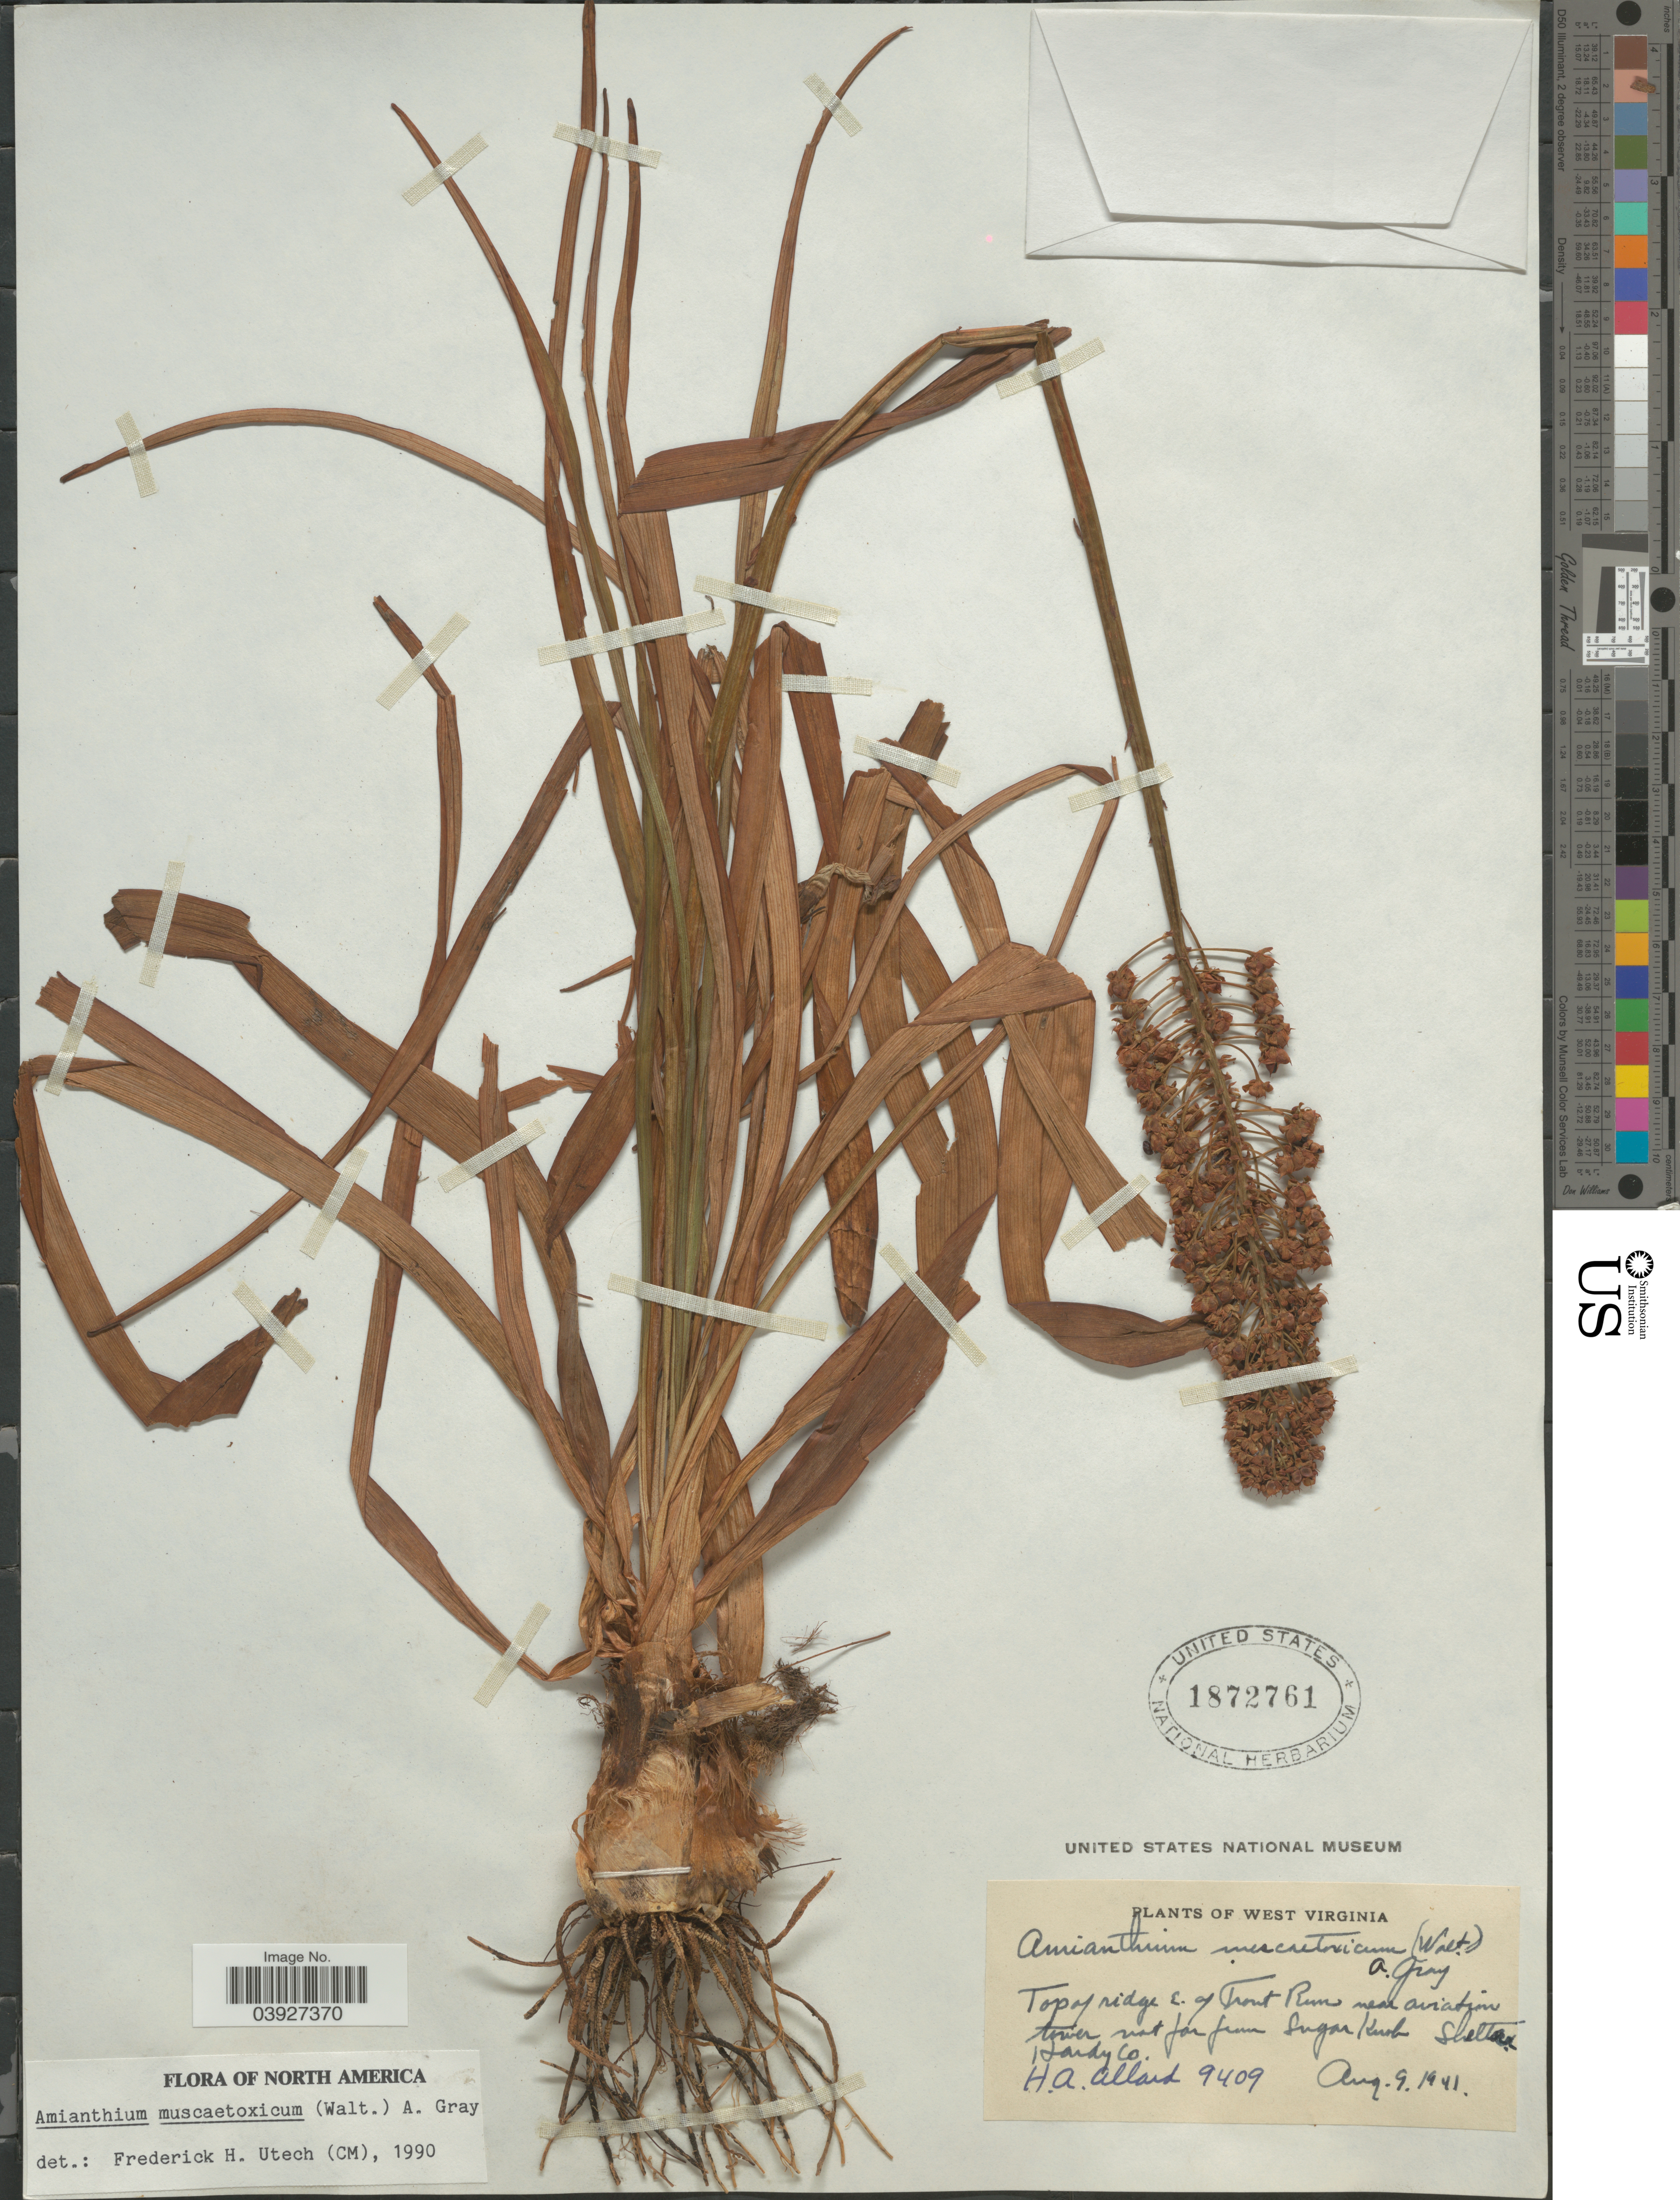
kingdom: Plantae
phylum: Tracheophyta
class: Liliopsida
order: Liliales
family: Melanthiaceae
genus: Amianthium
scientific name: Amianthium muscitoxicum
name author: (Walter) A. Gray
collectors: H. A. Allard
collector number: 9409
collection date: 1941-08-09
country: United States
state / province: West Virginia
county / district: Hardy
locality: Top of ridge E. of Trout Run near Aviation tower not far from Sugar Knob Shelter. Hardy Co.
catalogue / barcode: US 1872761